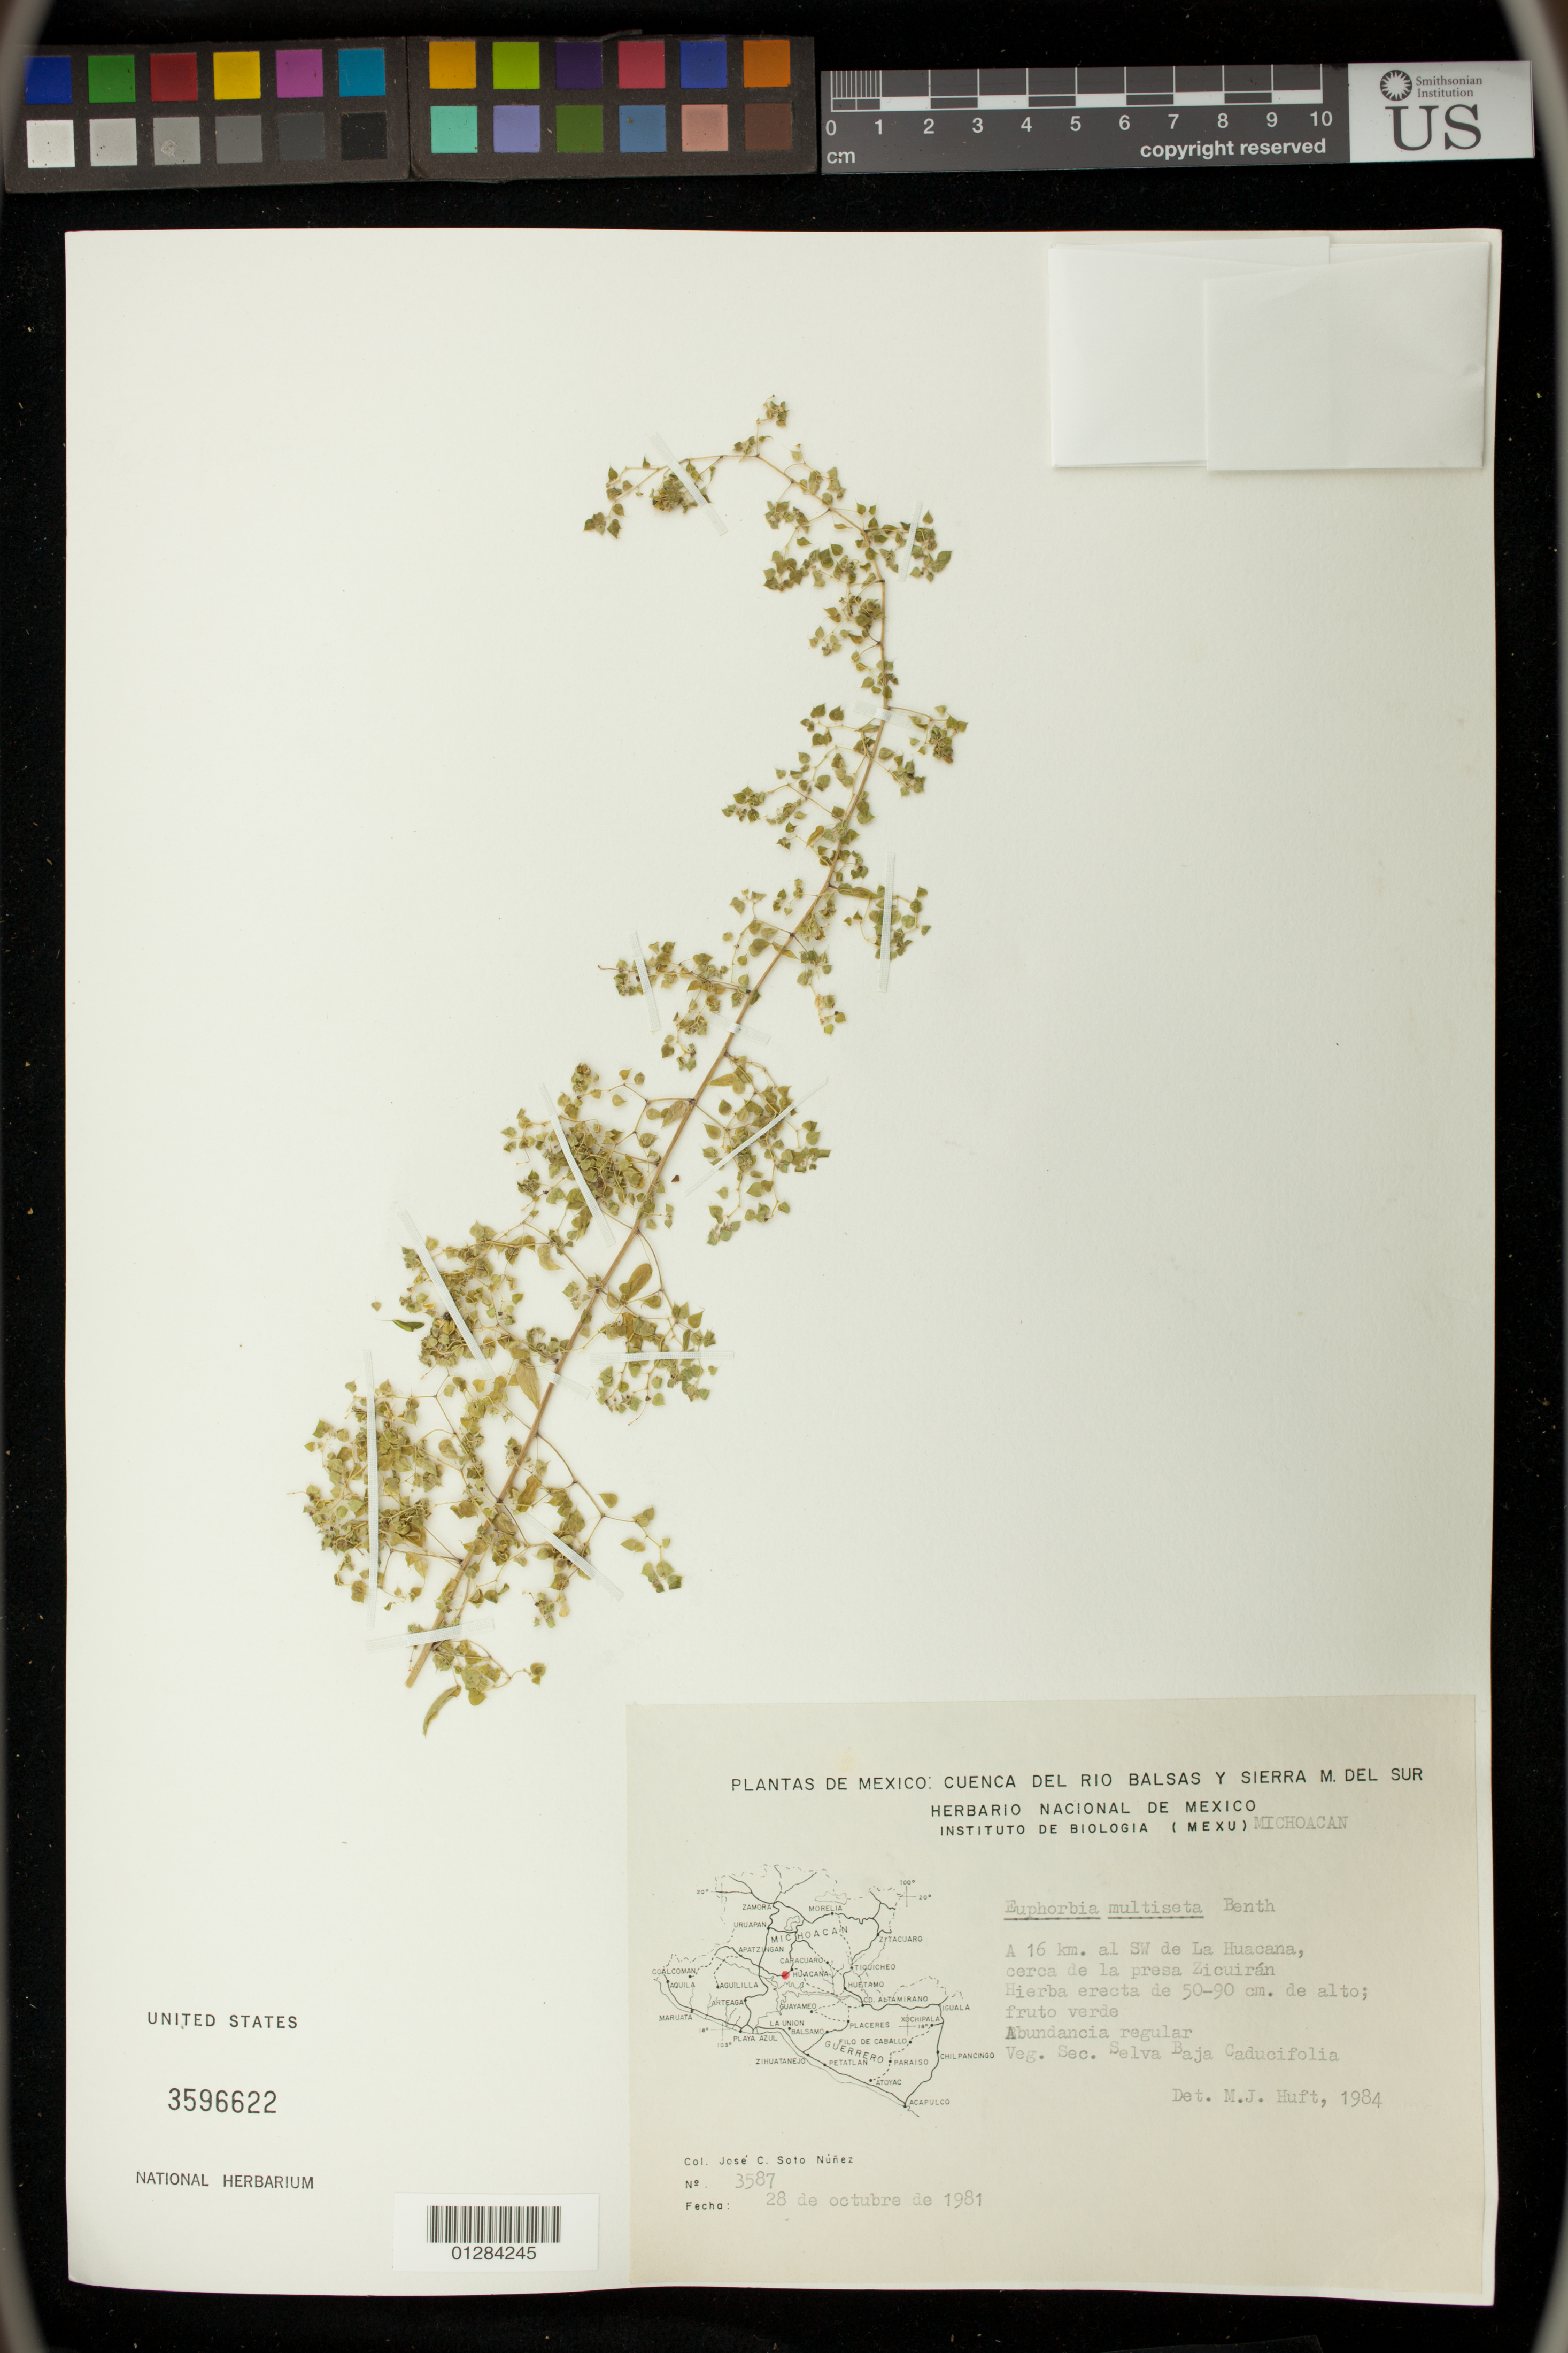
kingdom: Plantae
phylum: Tracheophyta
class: Magnoliopsida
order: Malpighiales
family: Euphorbiaceae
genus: Euphorbia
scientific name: Euphorbia multiseta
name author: Benth.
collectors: J. C. Soto Núñez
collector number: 3587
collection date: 1981-10-28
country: Mexico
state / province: Michoacán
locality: A 16 km. al SW de La Huacana, cerca de la presa Zicuirán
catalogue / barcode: US 3596622